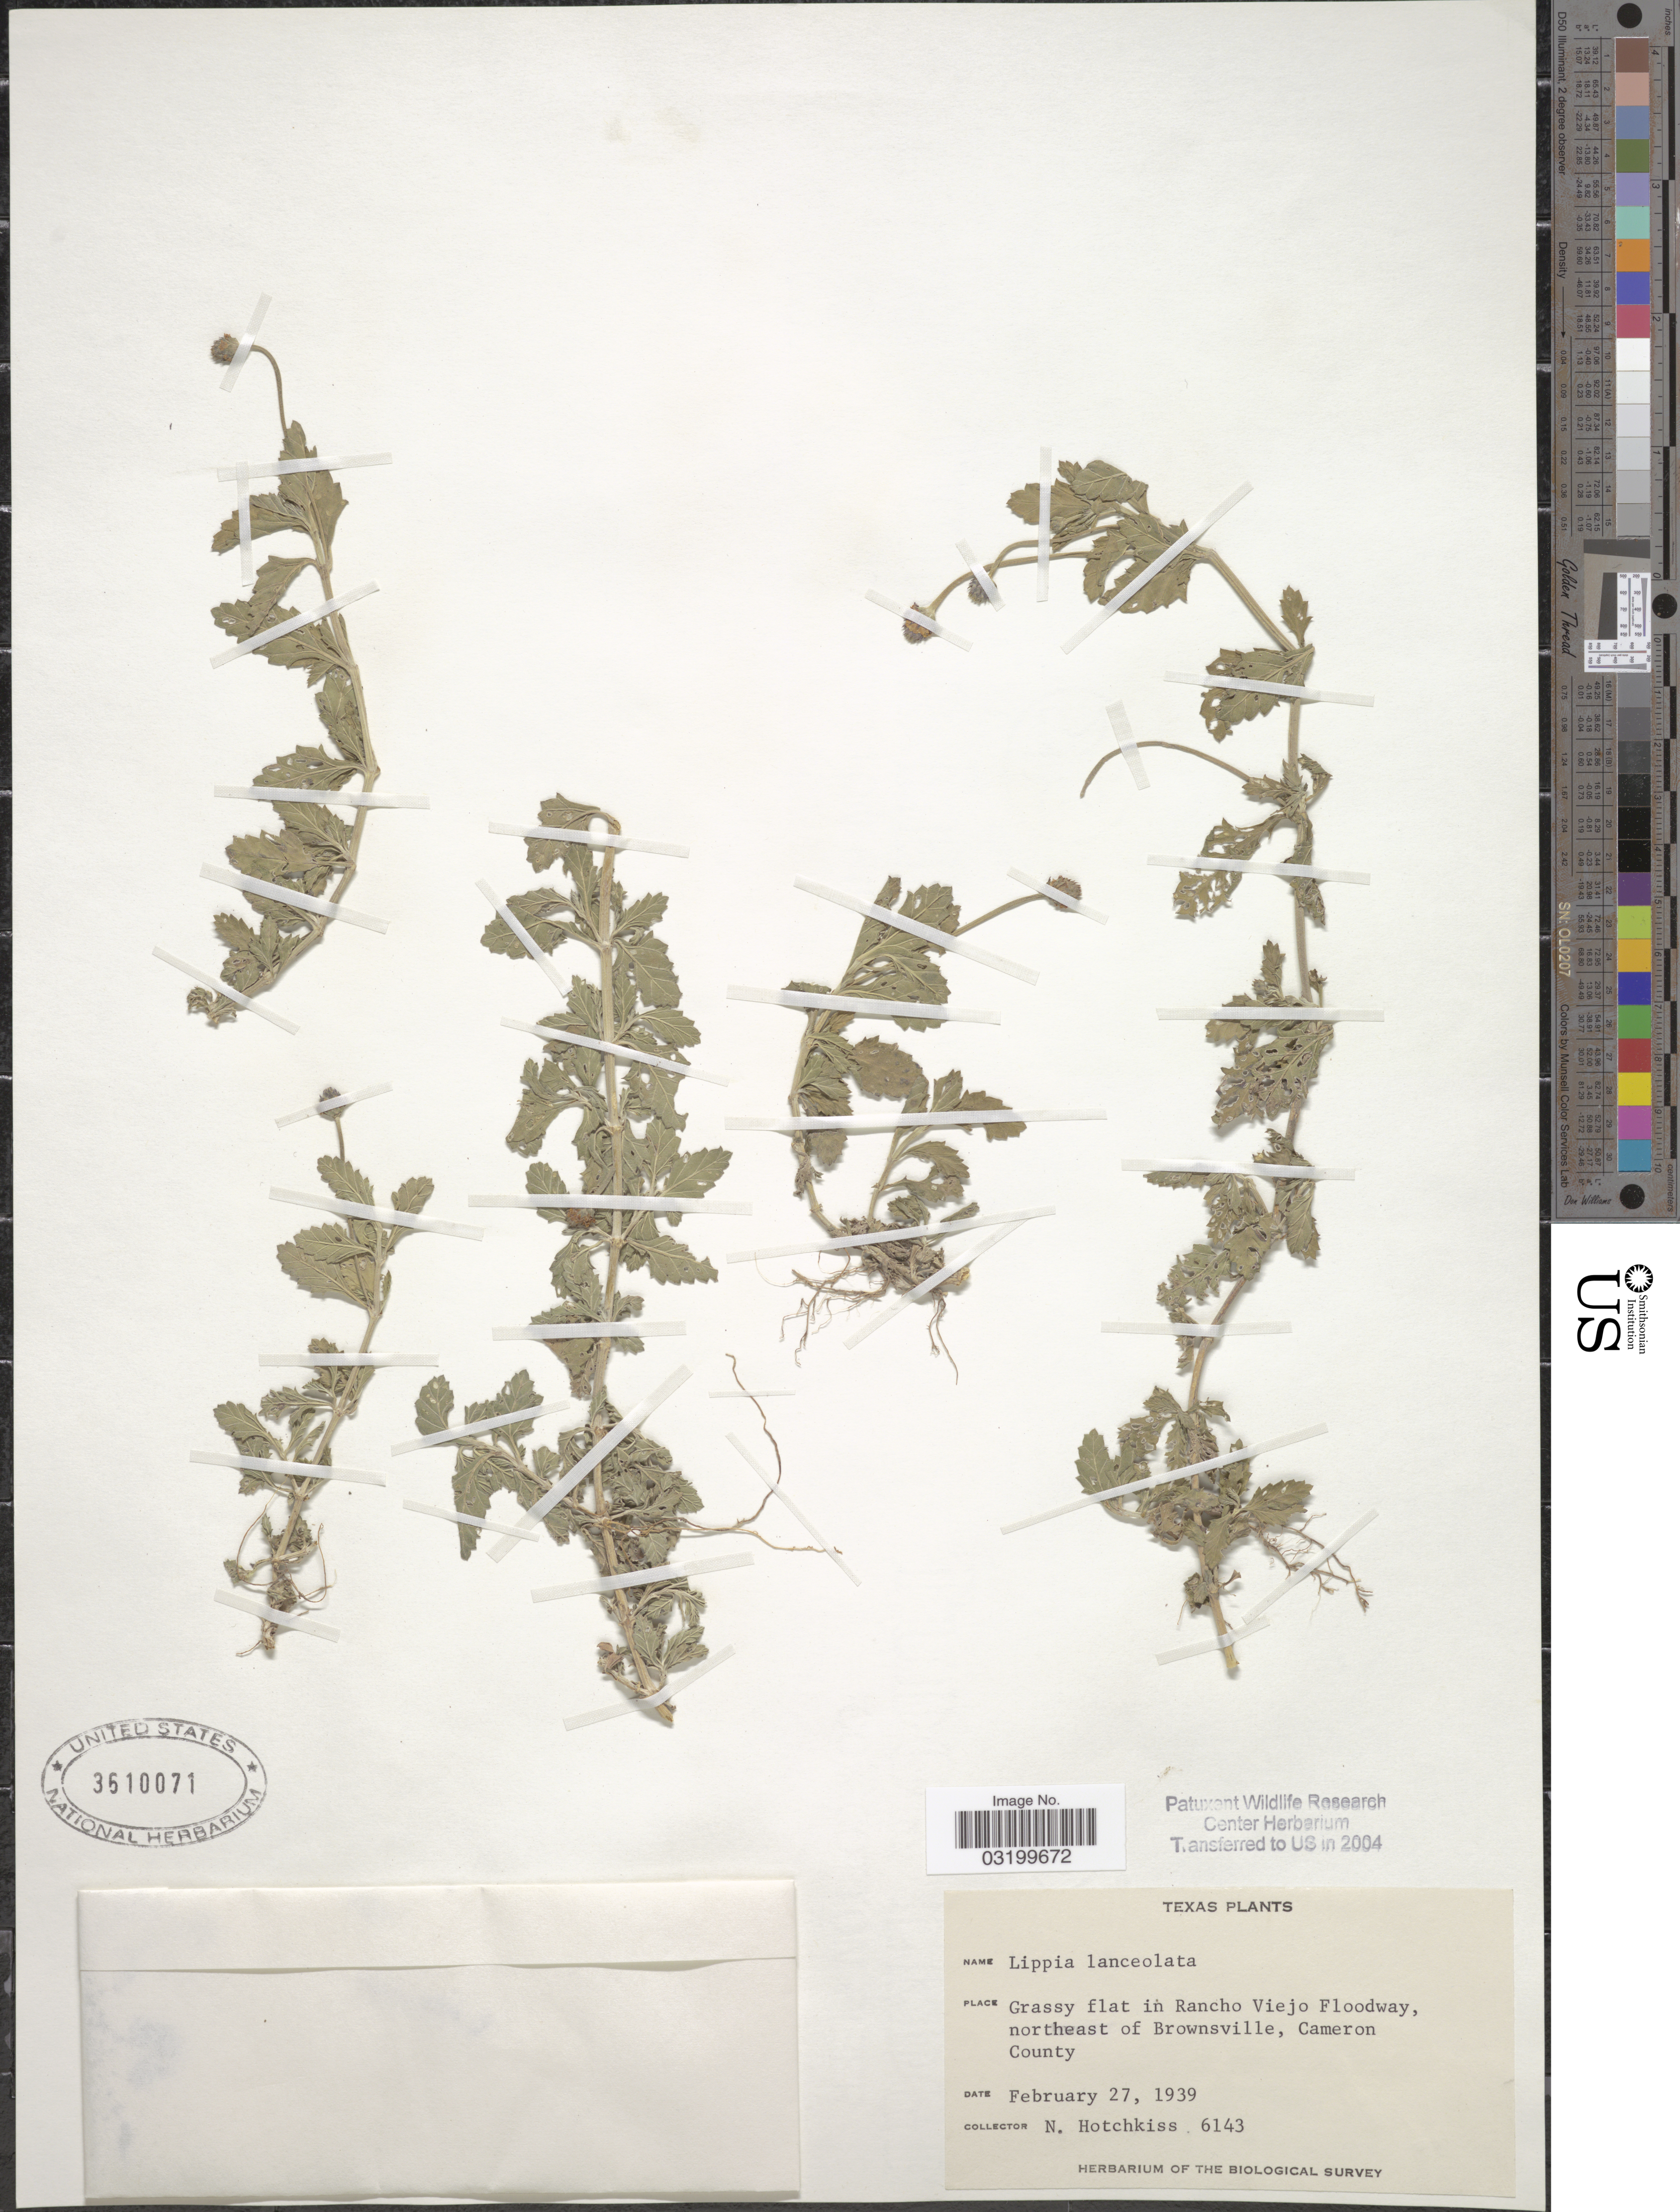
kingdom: Plantae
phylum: Tracheophyta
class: Magnoliopsida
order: Lamiales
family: Verbenaceae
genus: Phyla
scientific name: Phyla lanceolata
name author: (Michx.) Greene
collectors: N. Hotchkiss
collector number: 6143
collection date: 1939-02-27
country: United States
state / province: Texas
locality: Grassy flat in Rancho Viejo Floodway, northeast of Brownsville, Cameron County.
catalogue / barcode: US 3610071